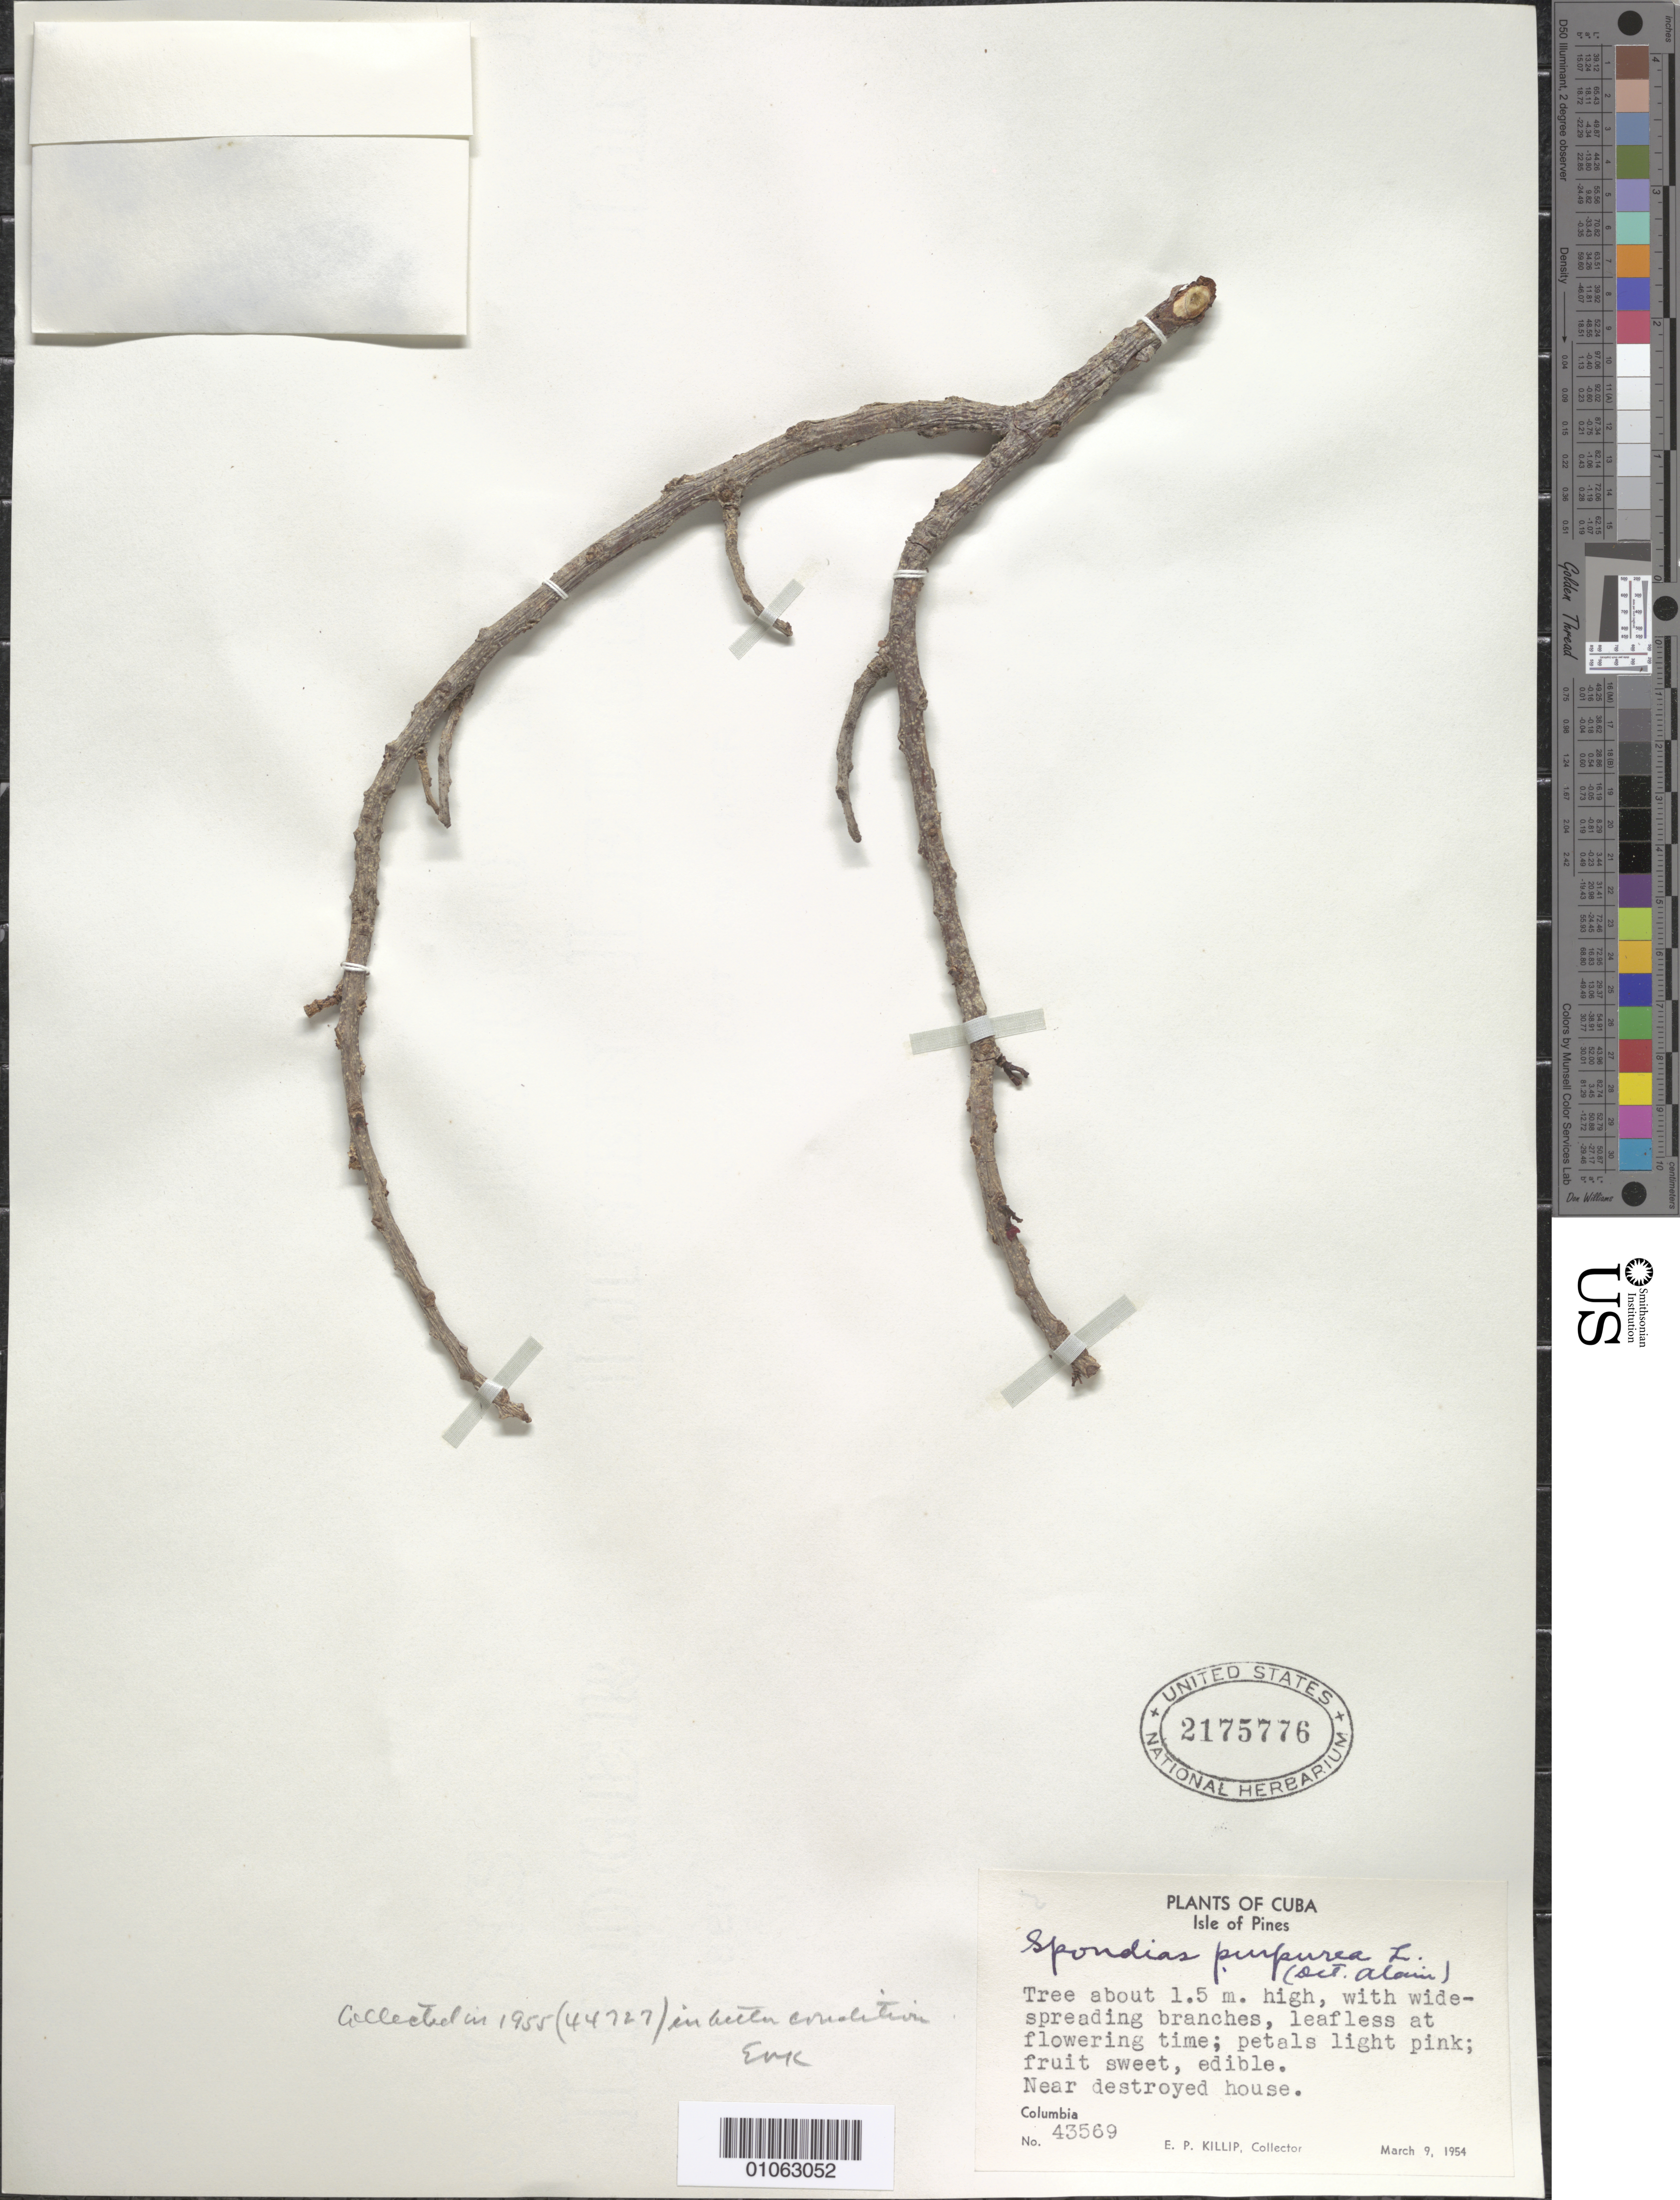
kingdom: Plantae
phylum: Tracheophyta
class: Magnoliopsida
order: Sapindales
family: Anacardiaceae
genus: Spondias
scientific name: Spondias purpurea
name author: L.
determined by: Mitchell, J. D.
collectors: E. P. Killip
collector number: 43569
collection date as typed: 09 Mar 1954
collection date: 1954-03-09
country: Cuba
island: Isla de la Juventud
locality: Isle of Pines, Near destroyed house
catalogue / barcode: US 2175776